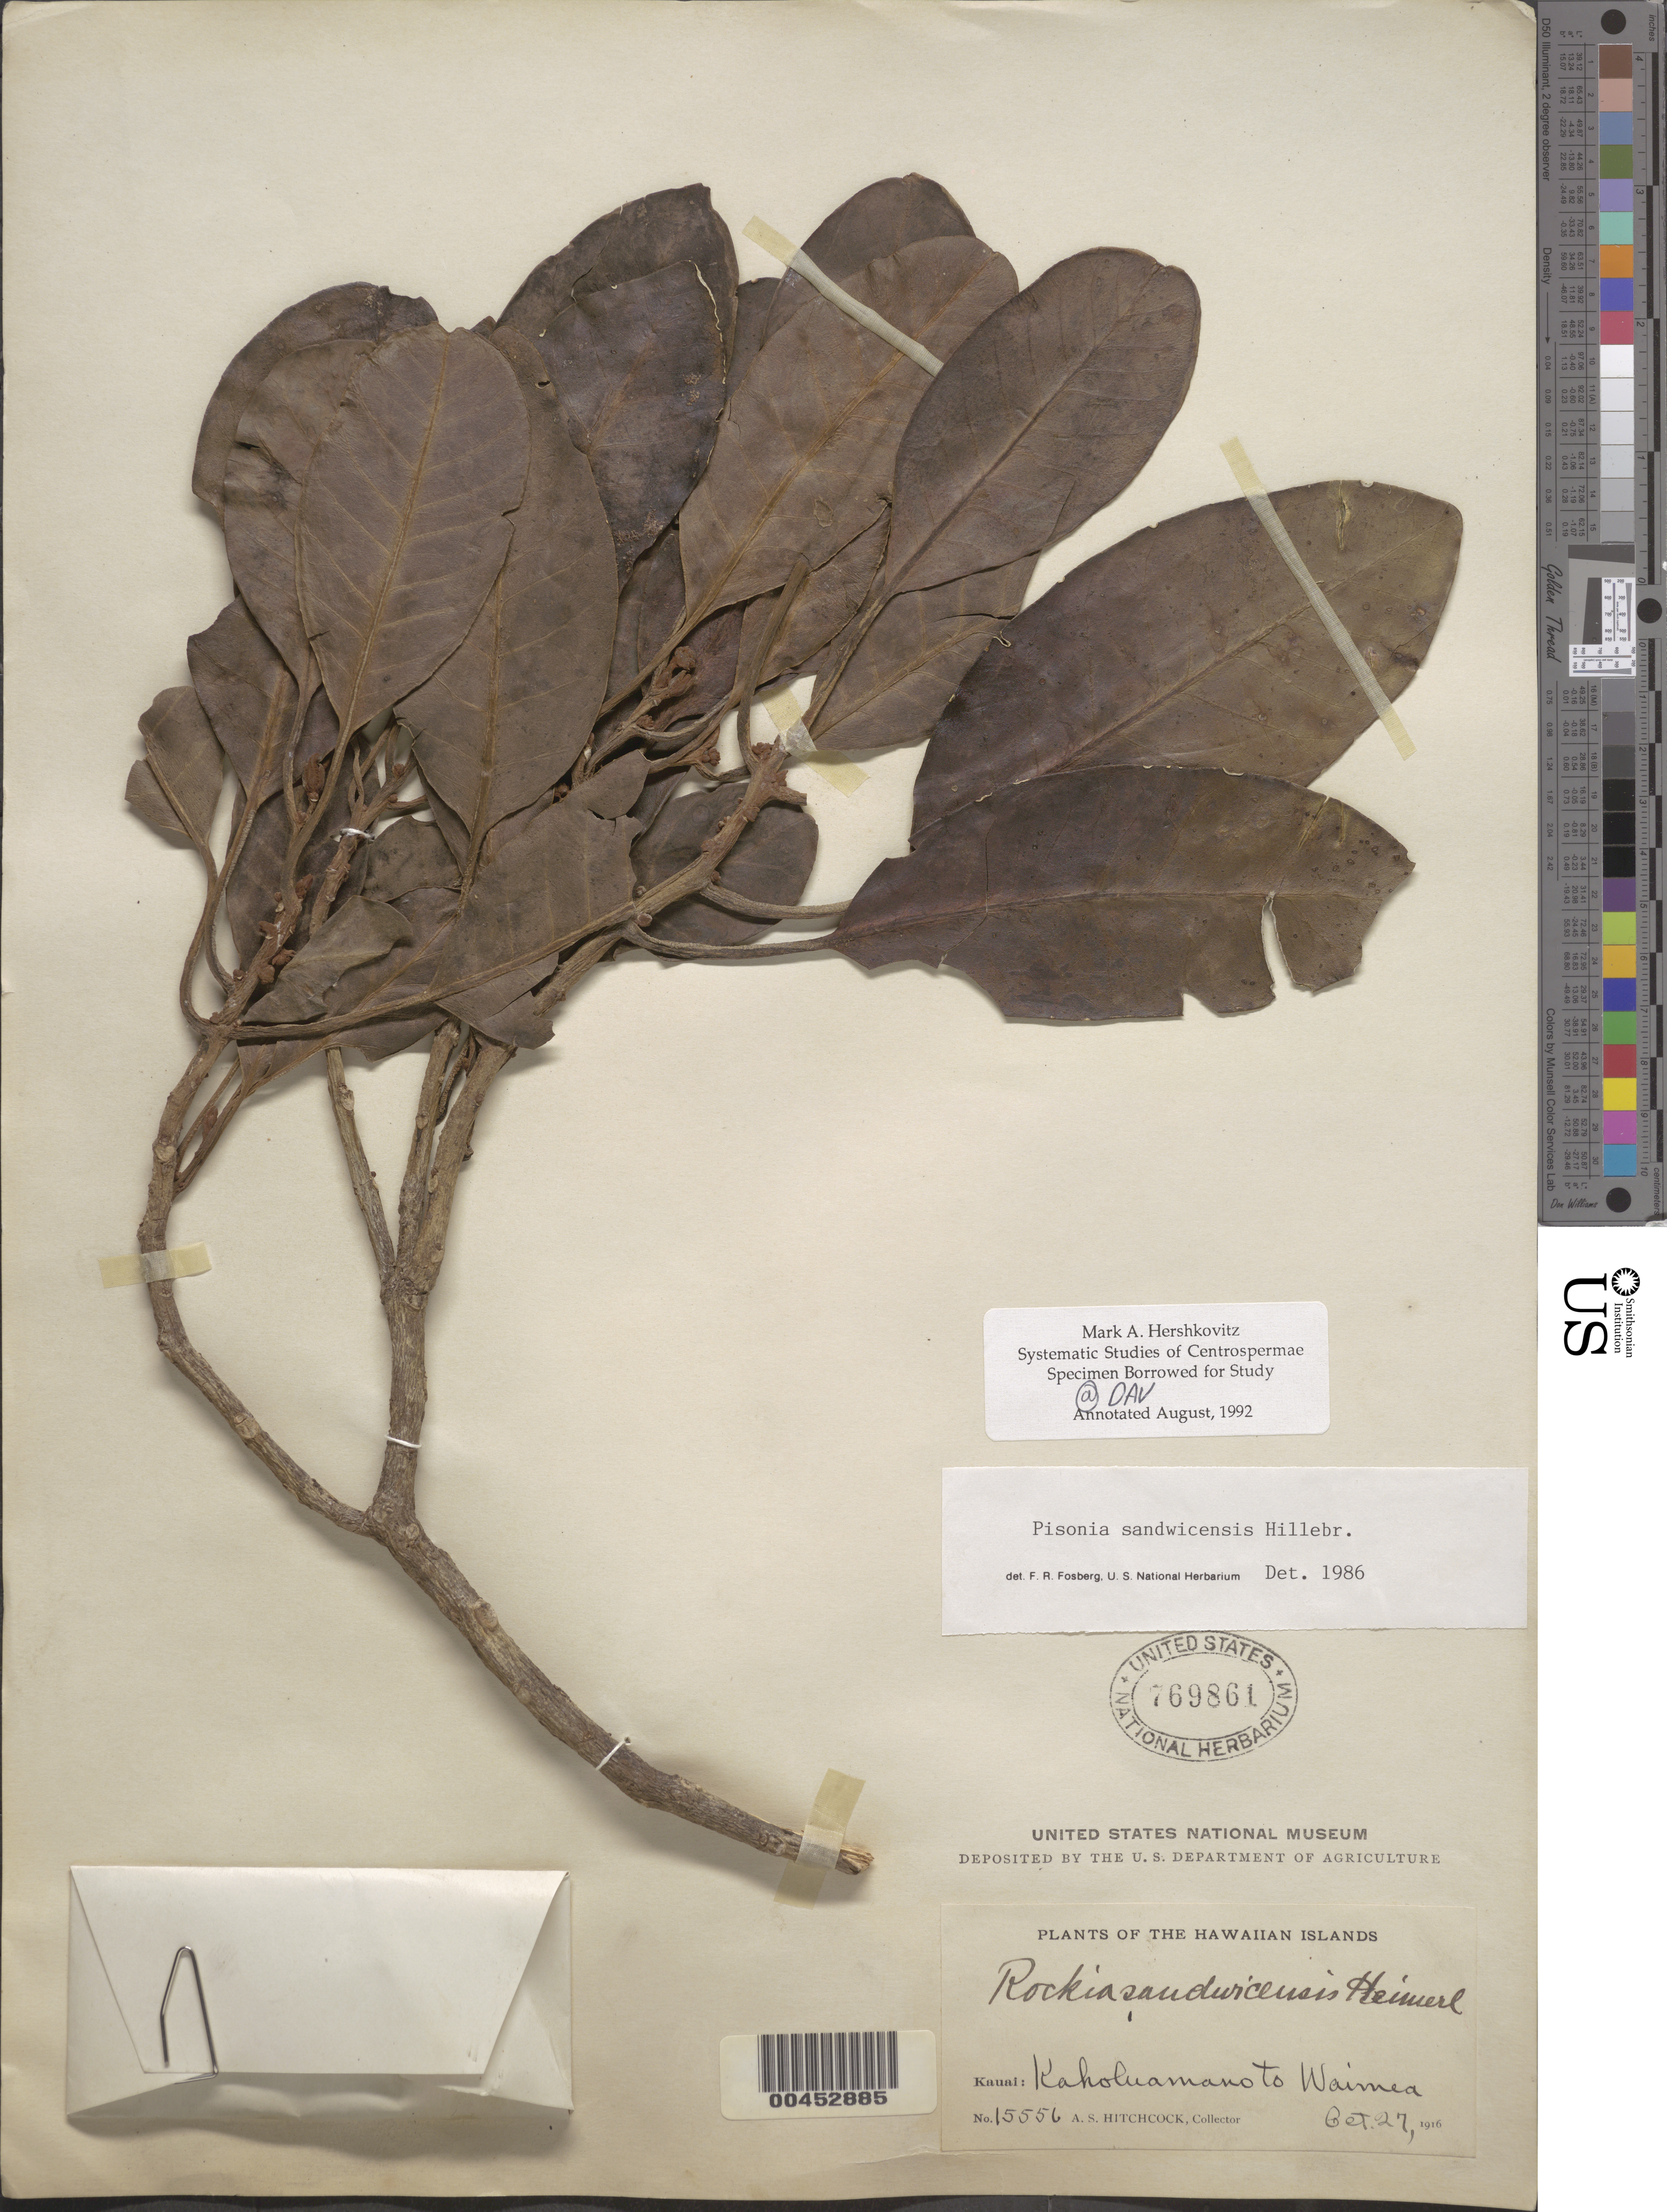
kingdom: Plantae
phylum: Tracheophyta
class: Magnoliopsida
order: Caryophyllales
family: Nyctaginaceae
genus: Rockia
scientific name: Rockia sandwicensis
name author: (Hillebr.) Heimerl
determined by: Wagner, W. L., (BOT), Smithsonian Institution - National Museum of Natural History (UNITED STATES)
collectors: A. S. Hitchcock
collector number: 15556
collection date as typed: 27 Oct 1916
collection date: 1916-10-27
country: United States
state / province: Hawaii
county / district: Kauai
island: Kaua'i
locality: Kaholuamano to Waimea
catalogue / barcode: US 769861